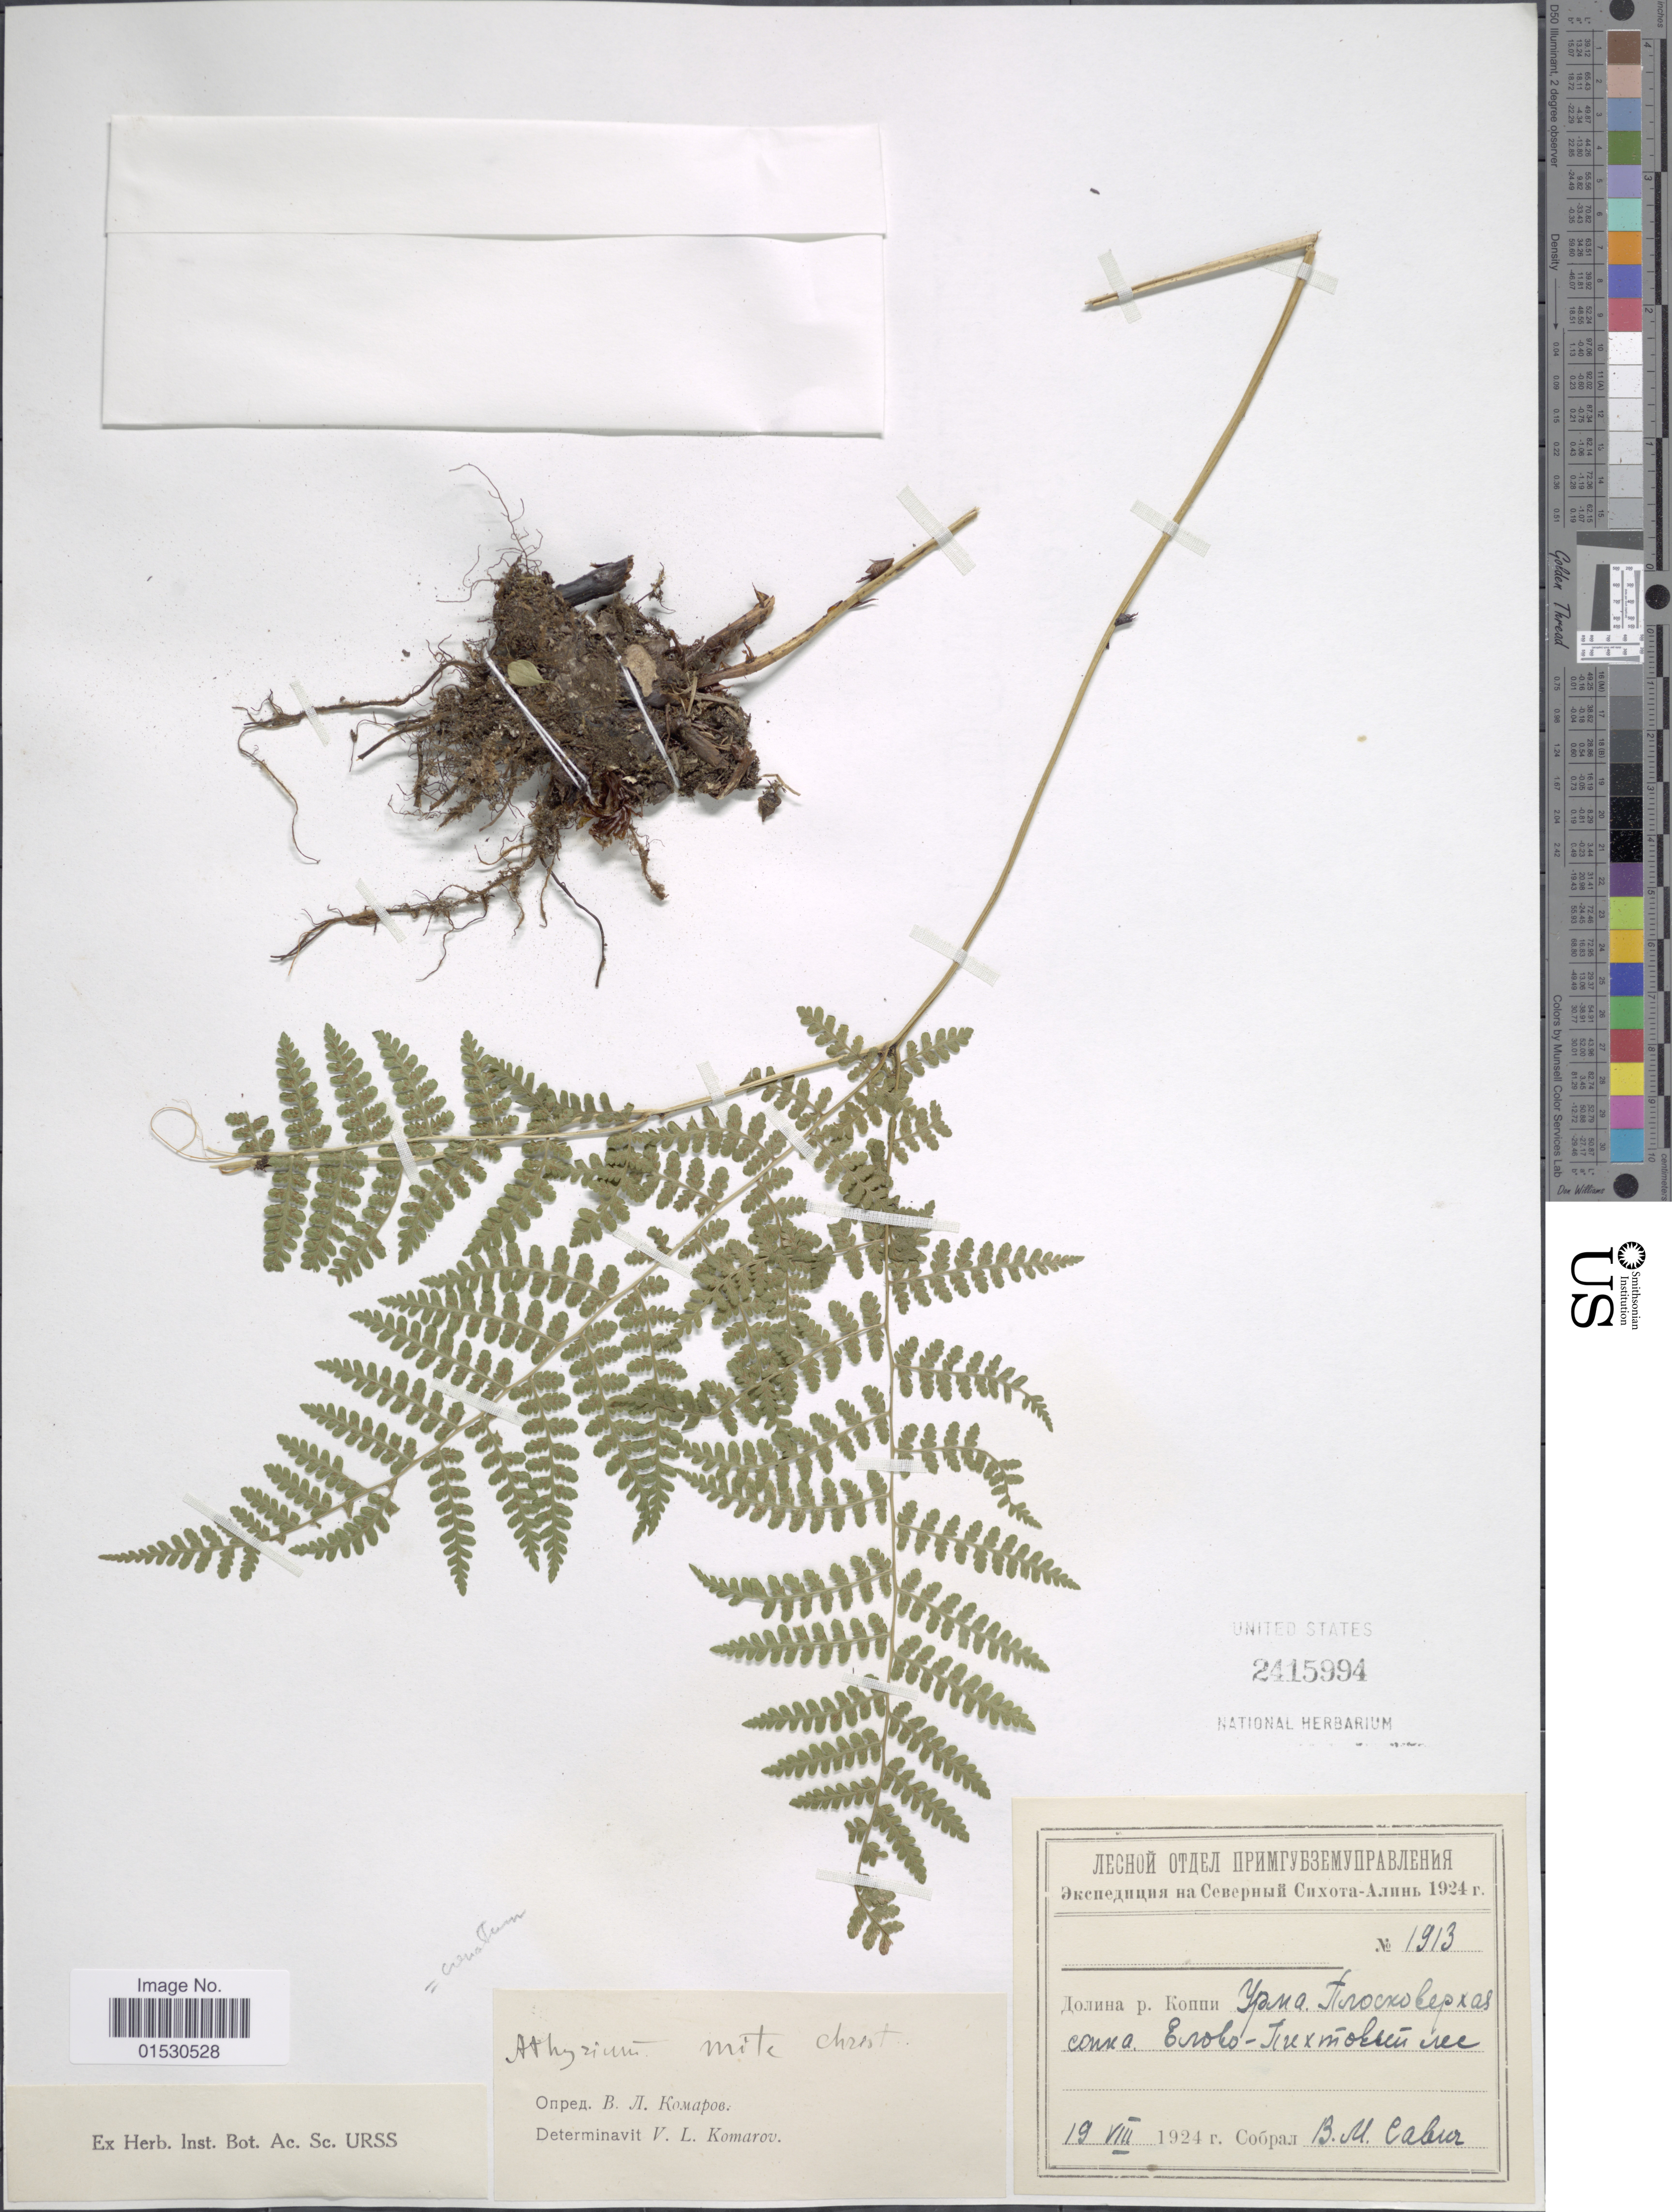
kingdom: Plantae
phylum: Tracheophyta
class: Polypodiopsida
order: Polypodiales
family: Athyriaceae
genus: Athyrium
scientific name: Athyrium crenatum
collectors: V. Savich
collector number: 1913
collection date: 1924-08-19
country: Russian Federation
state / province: Khabarovsk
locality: Valley of river Koppi, Urma.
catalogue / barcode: US 2415994